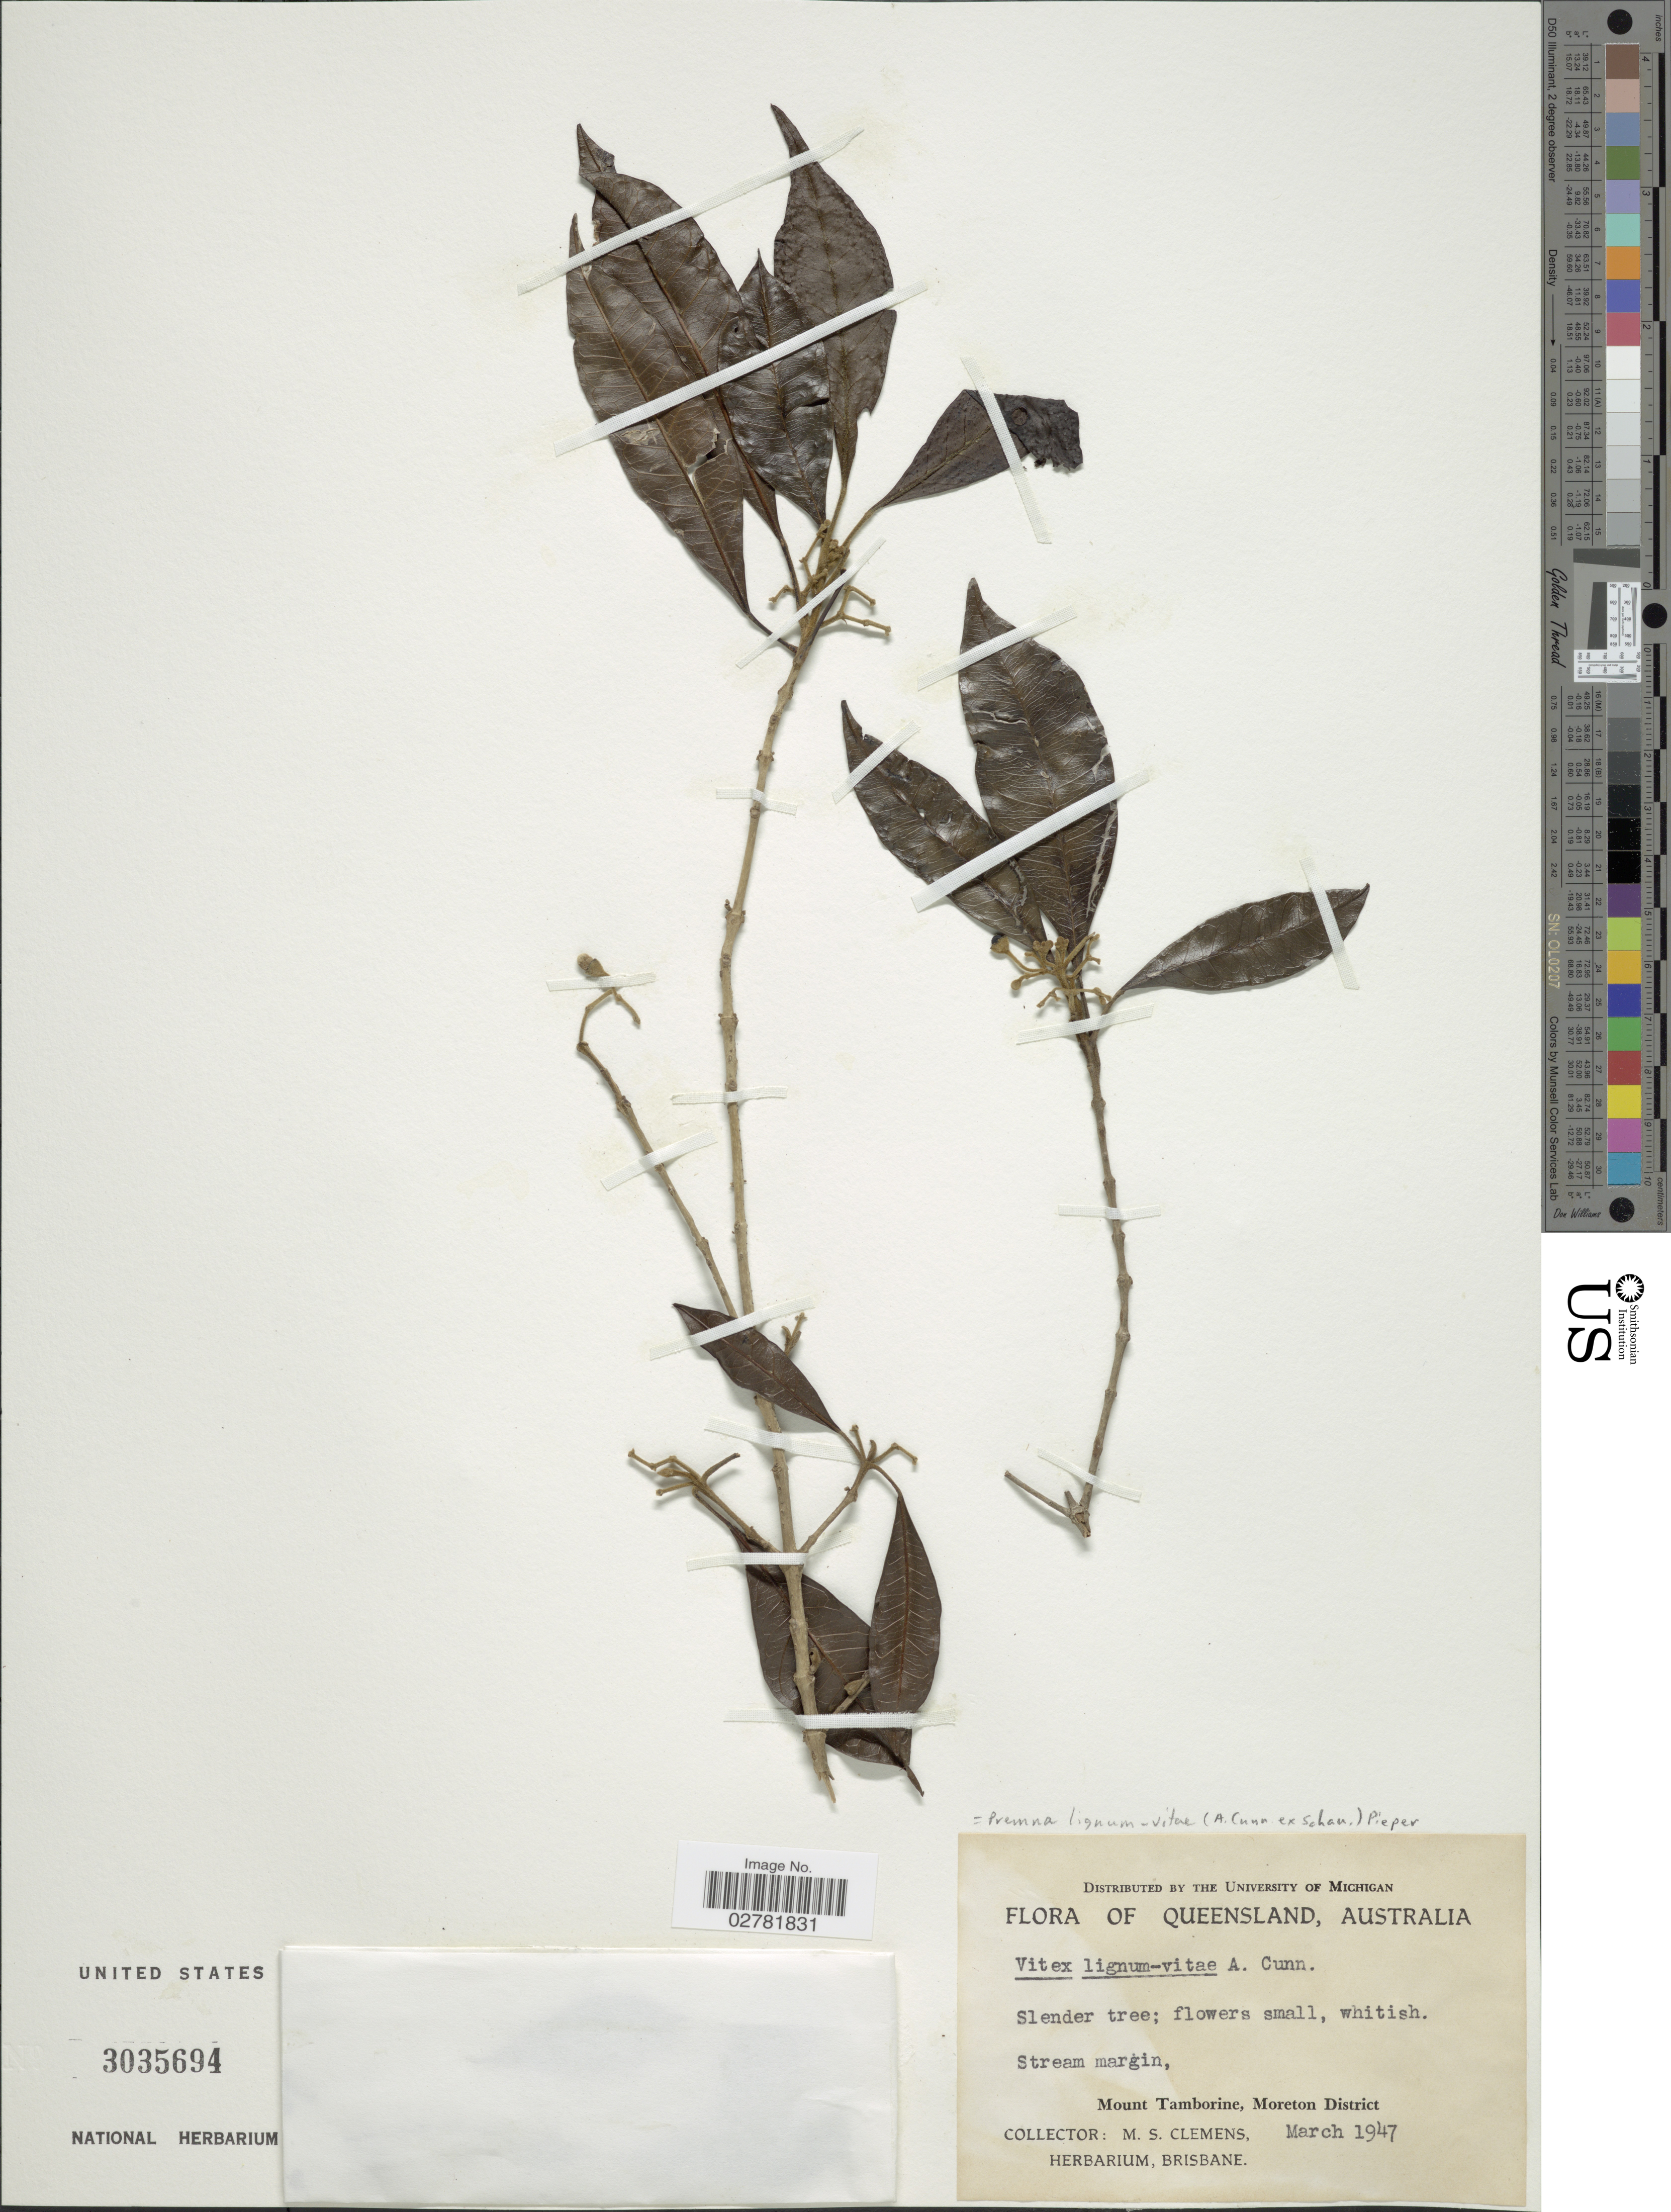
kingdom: Plantae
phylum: Tracheophyta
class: Magnoliopsida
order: Lamiales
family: Lamiaceae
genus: Vitex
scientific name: Vitex lignum-vitae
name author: A. Cunn. ex Schauer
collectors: M. S. Clemens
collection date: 1947-03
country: Australia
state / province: Queensland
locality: Mount Tamborine, Moreton District.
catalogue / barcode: US 3035694